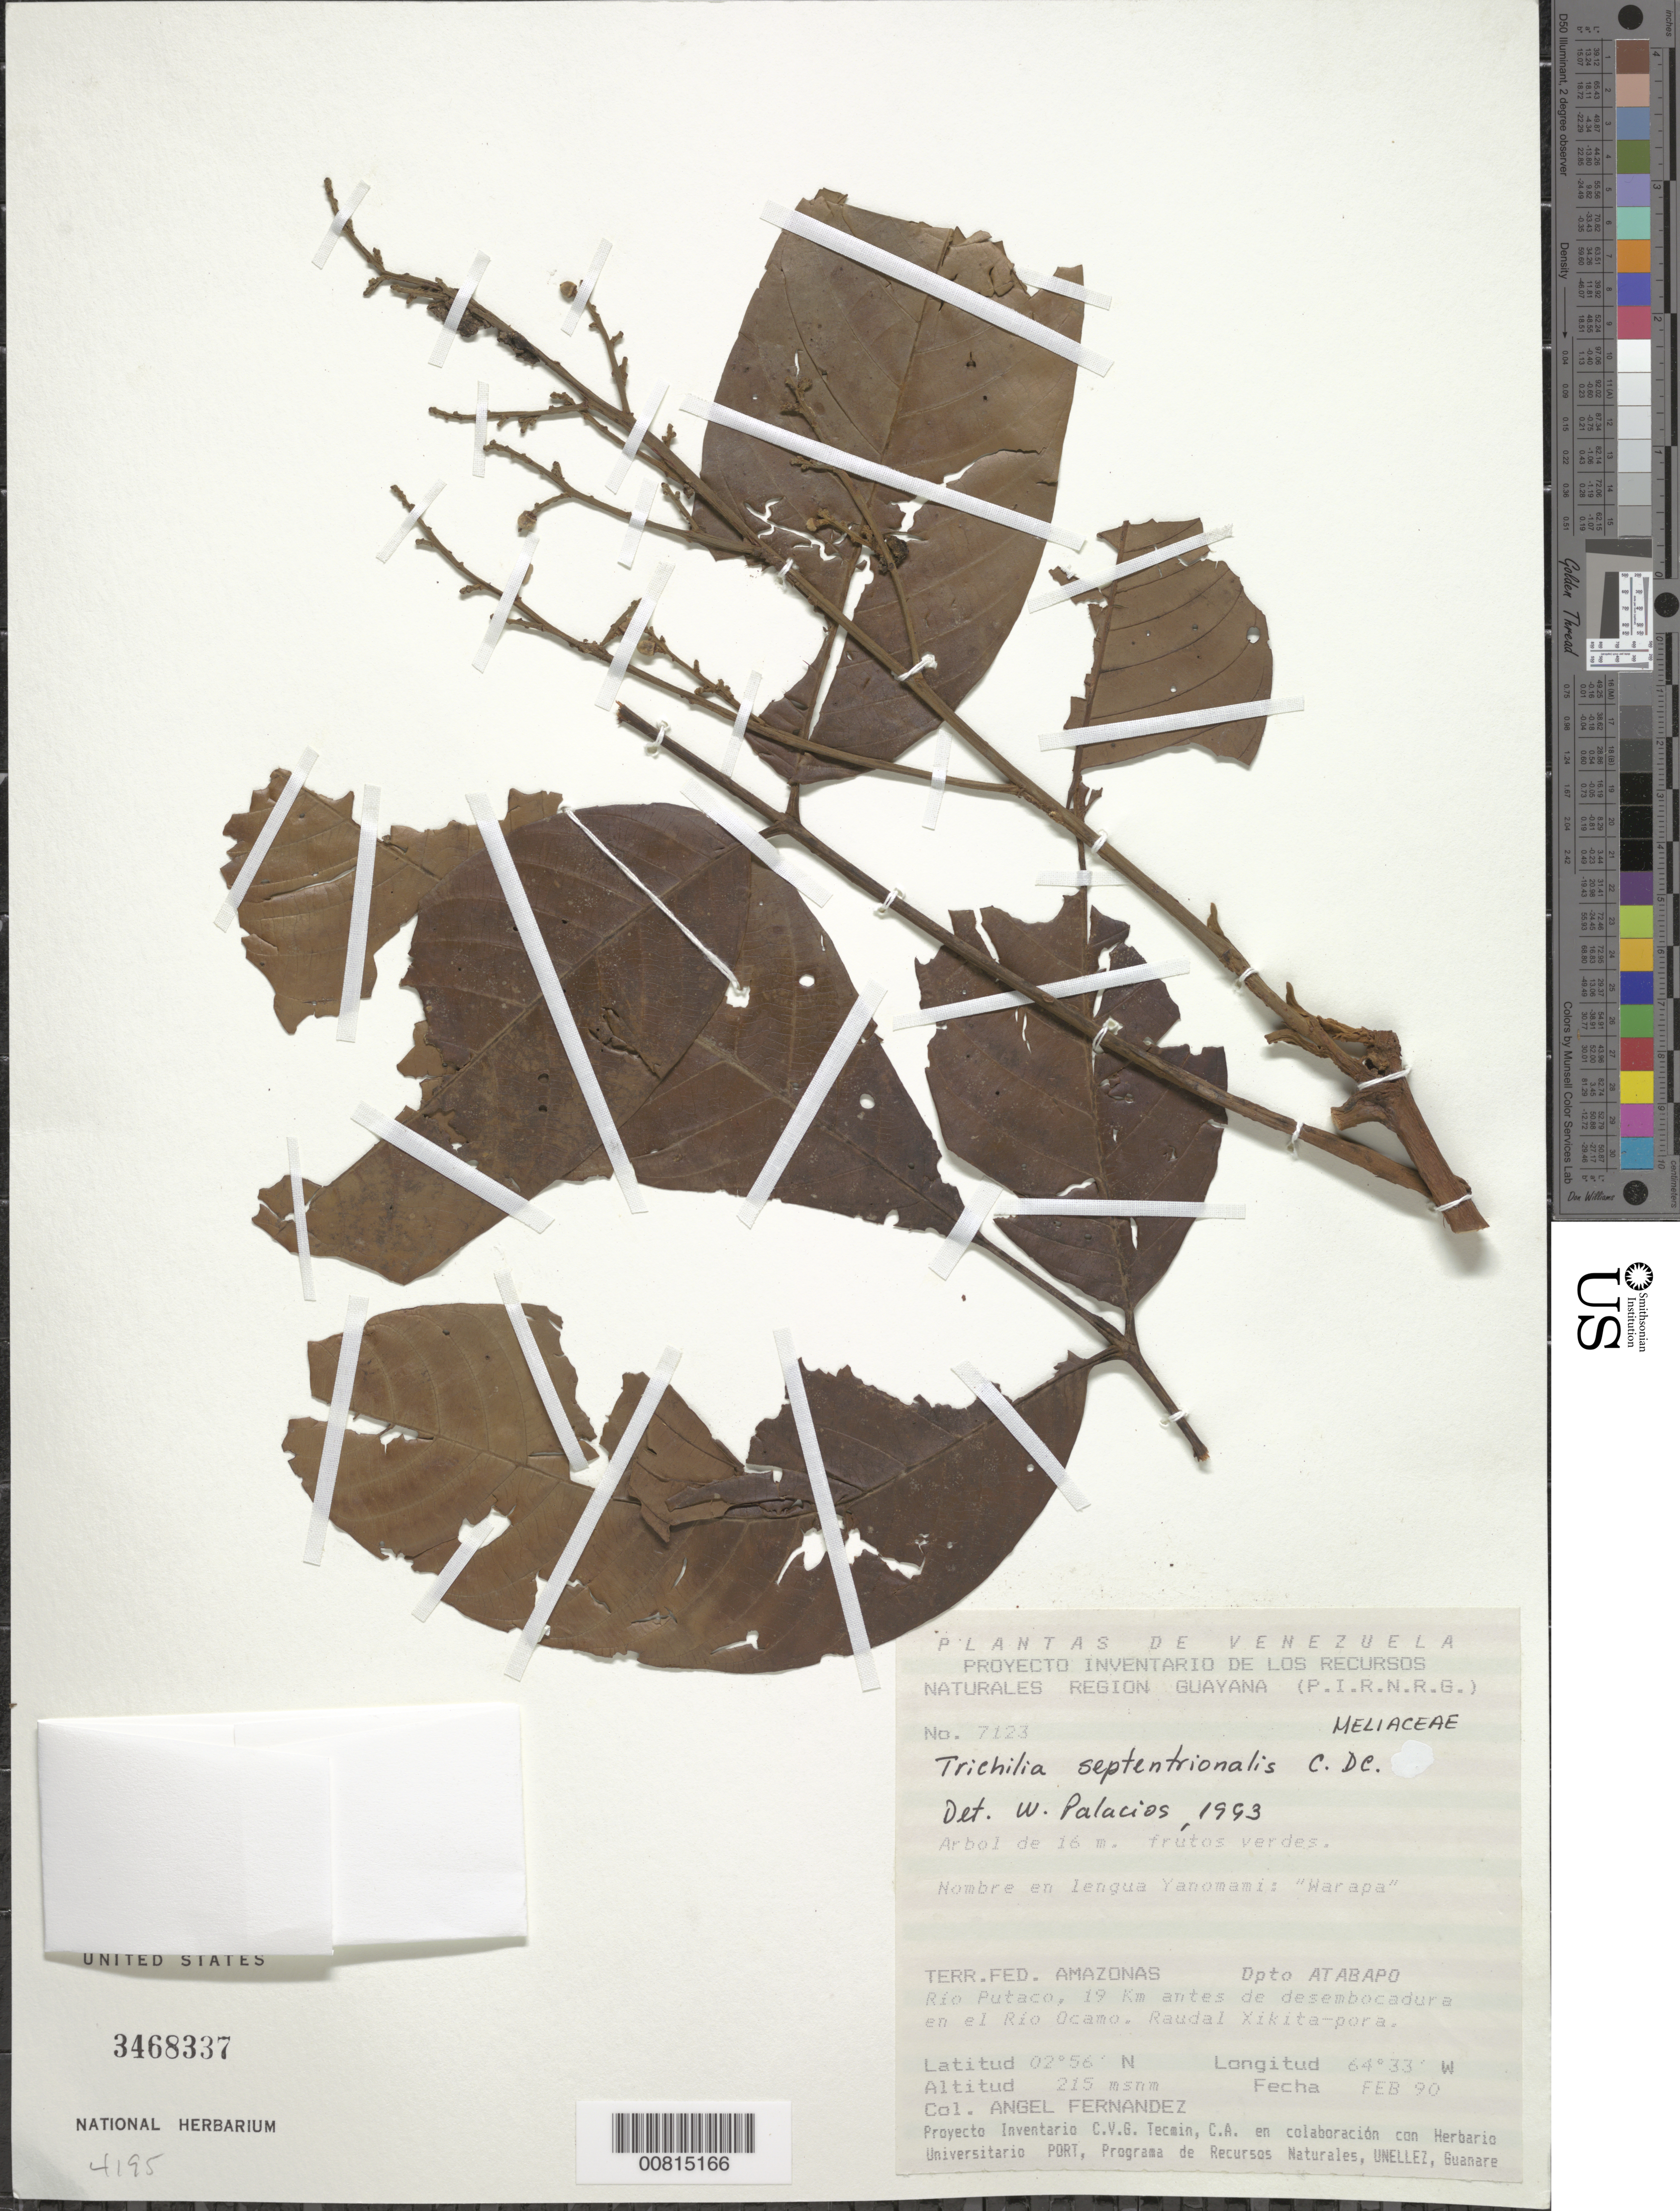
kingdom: Plantae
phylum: Tracheophyta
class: Magnoliopsida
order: Sapindales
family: Meliaceae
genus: Trichilia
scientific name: Trichilia septentrionalis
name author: C. DC.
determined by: Palacios, W., (QCA), Pontificia Universidad Católica del Ecuador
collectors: A. Fernández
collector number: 7123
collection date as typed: Feb-90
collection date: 1990-02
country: Venezuela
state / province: Amazonas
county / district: Atabapo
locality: Río Putaco, 19 km antes de desembocadura en el Río Ocamo, Raudal Xikita-pora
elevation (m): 215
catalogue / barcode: US 3468337